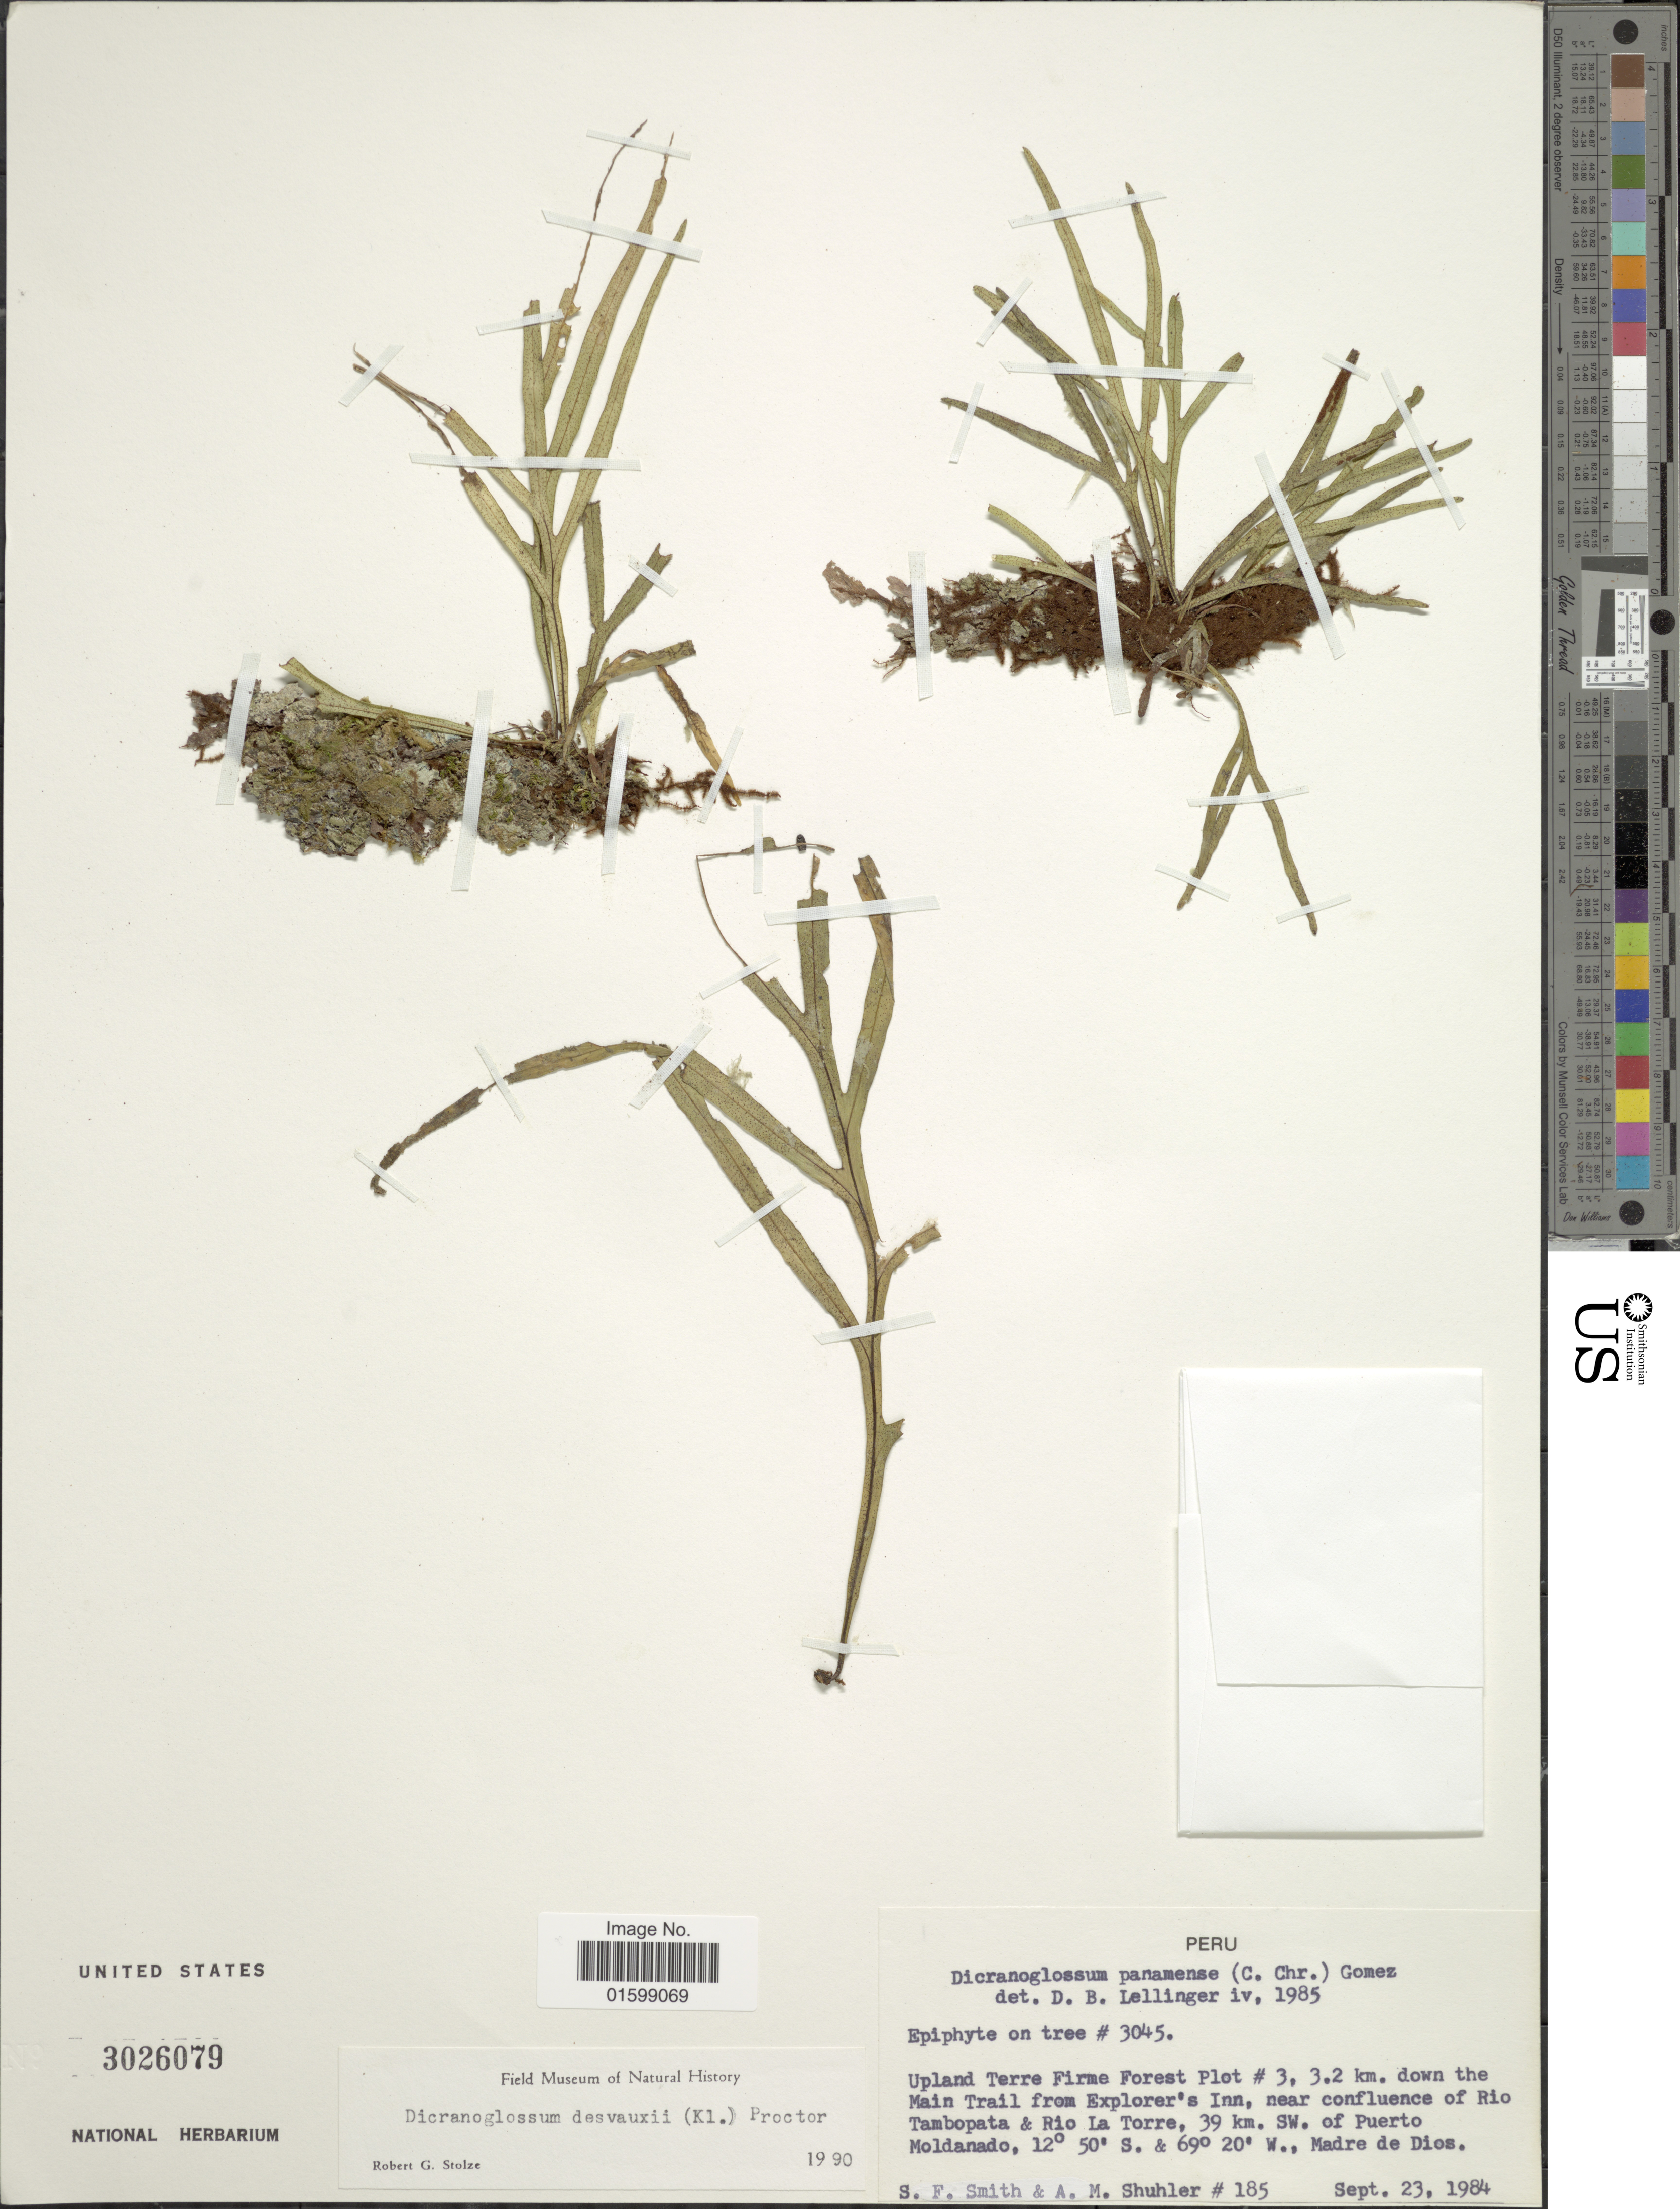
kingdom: Plantae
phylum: Tracheophyta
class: Polypodiopsida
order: Polypodiales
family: Polypodiaceae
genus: Pleopeltis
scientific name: Pleopeltis desvauxii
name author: (Klotzsch) Salino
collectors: S.F. Smith & A. Shuhler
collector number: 185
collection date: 1984-09-23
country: Peru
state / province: Madre de Dios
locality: Upland Terre Firme Forest Plot # 3, 3.2 km. down the Main Trail from Explorer's Inn, near confluence of Rio Tambopata & Rio la Torre, 39 km. SW. of Puerto Moldanado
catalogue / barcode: US 3026079